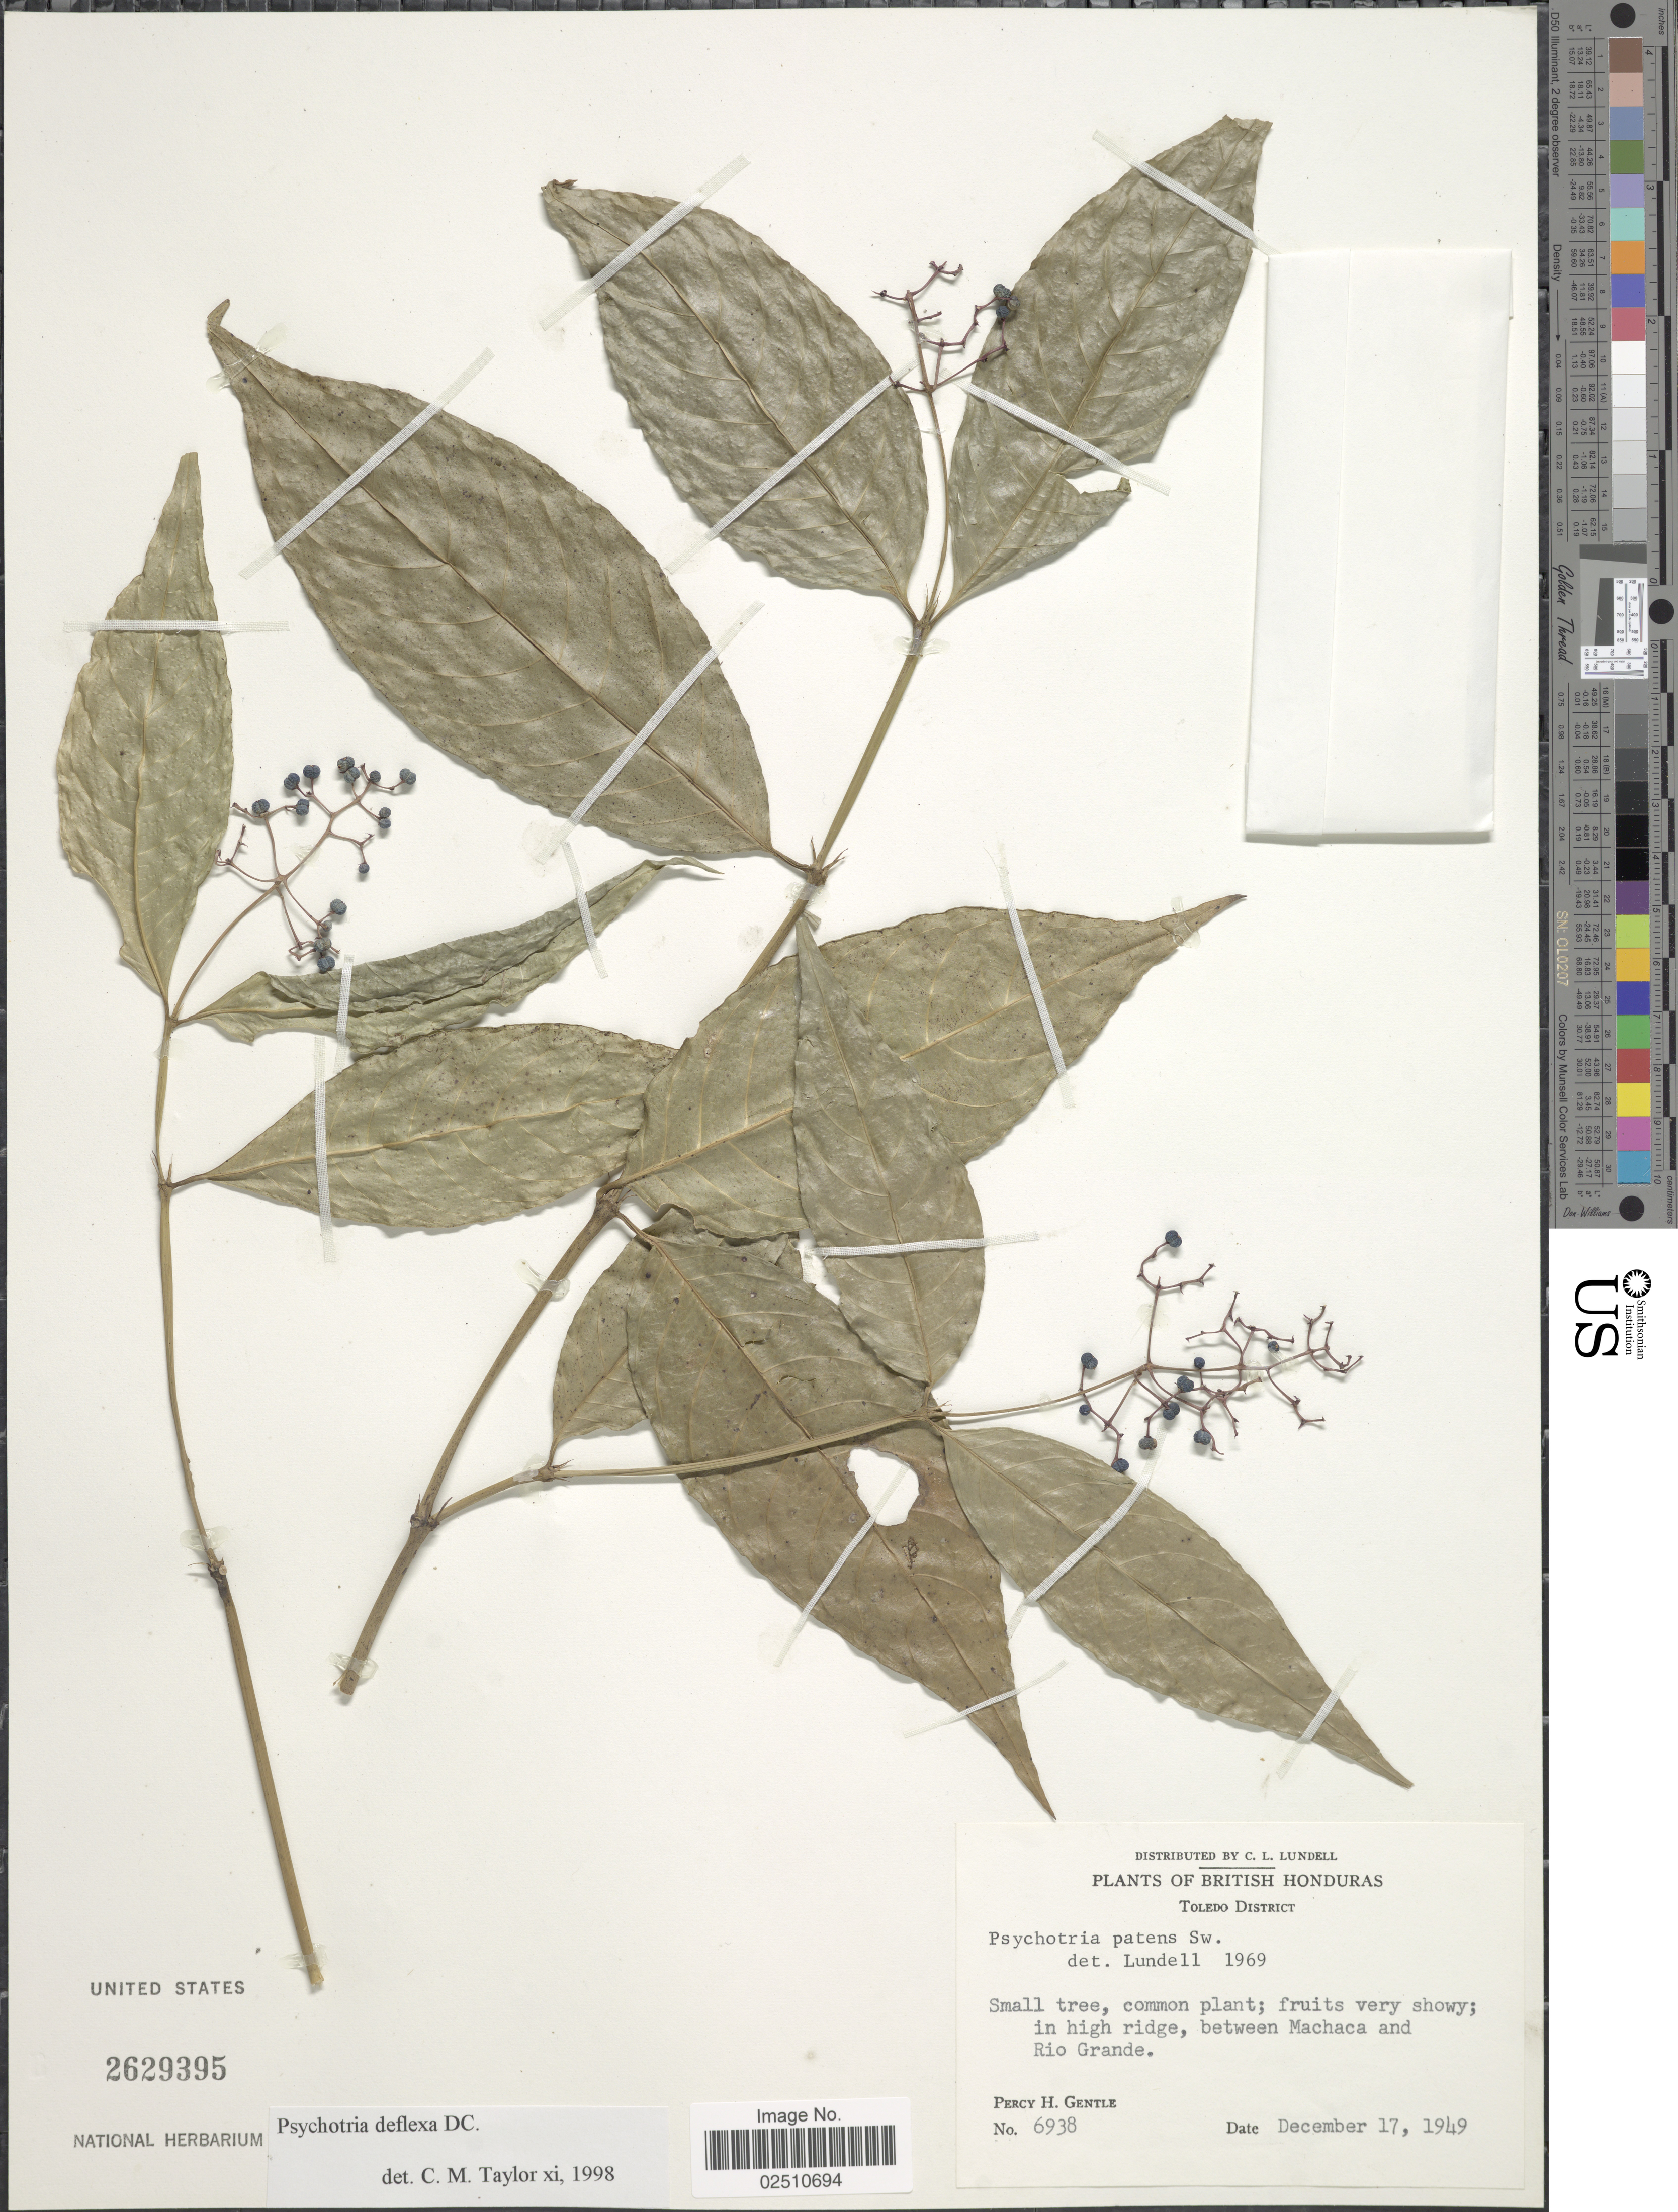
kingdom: Plantae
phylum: Tracheophyta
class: Magnoliopsida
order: Gentianales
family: Rubiaceae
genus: Psychotria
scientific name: Psychotria deflexa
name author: DC.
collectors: P. H. Gentle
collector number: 6938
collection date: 1949-12-17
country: Belize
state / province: Toledo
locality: British Honduras, between Machaca and Rio Grande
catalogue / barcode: US 2629395